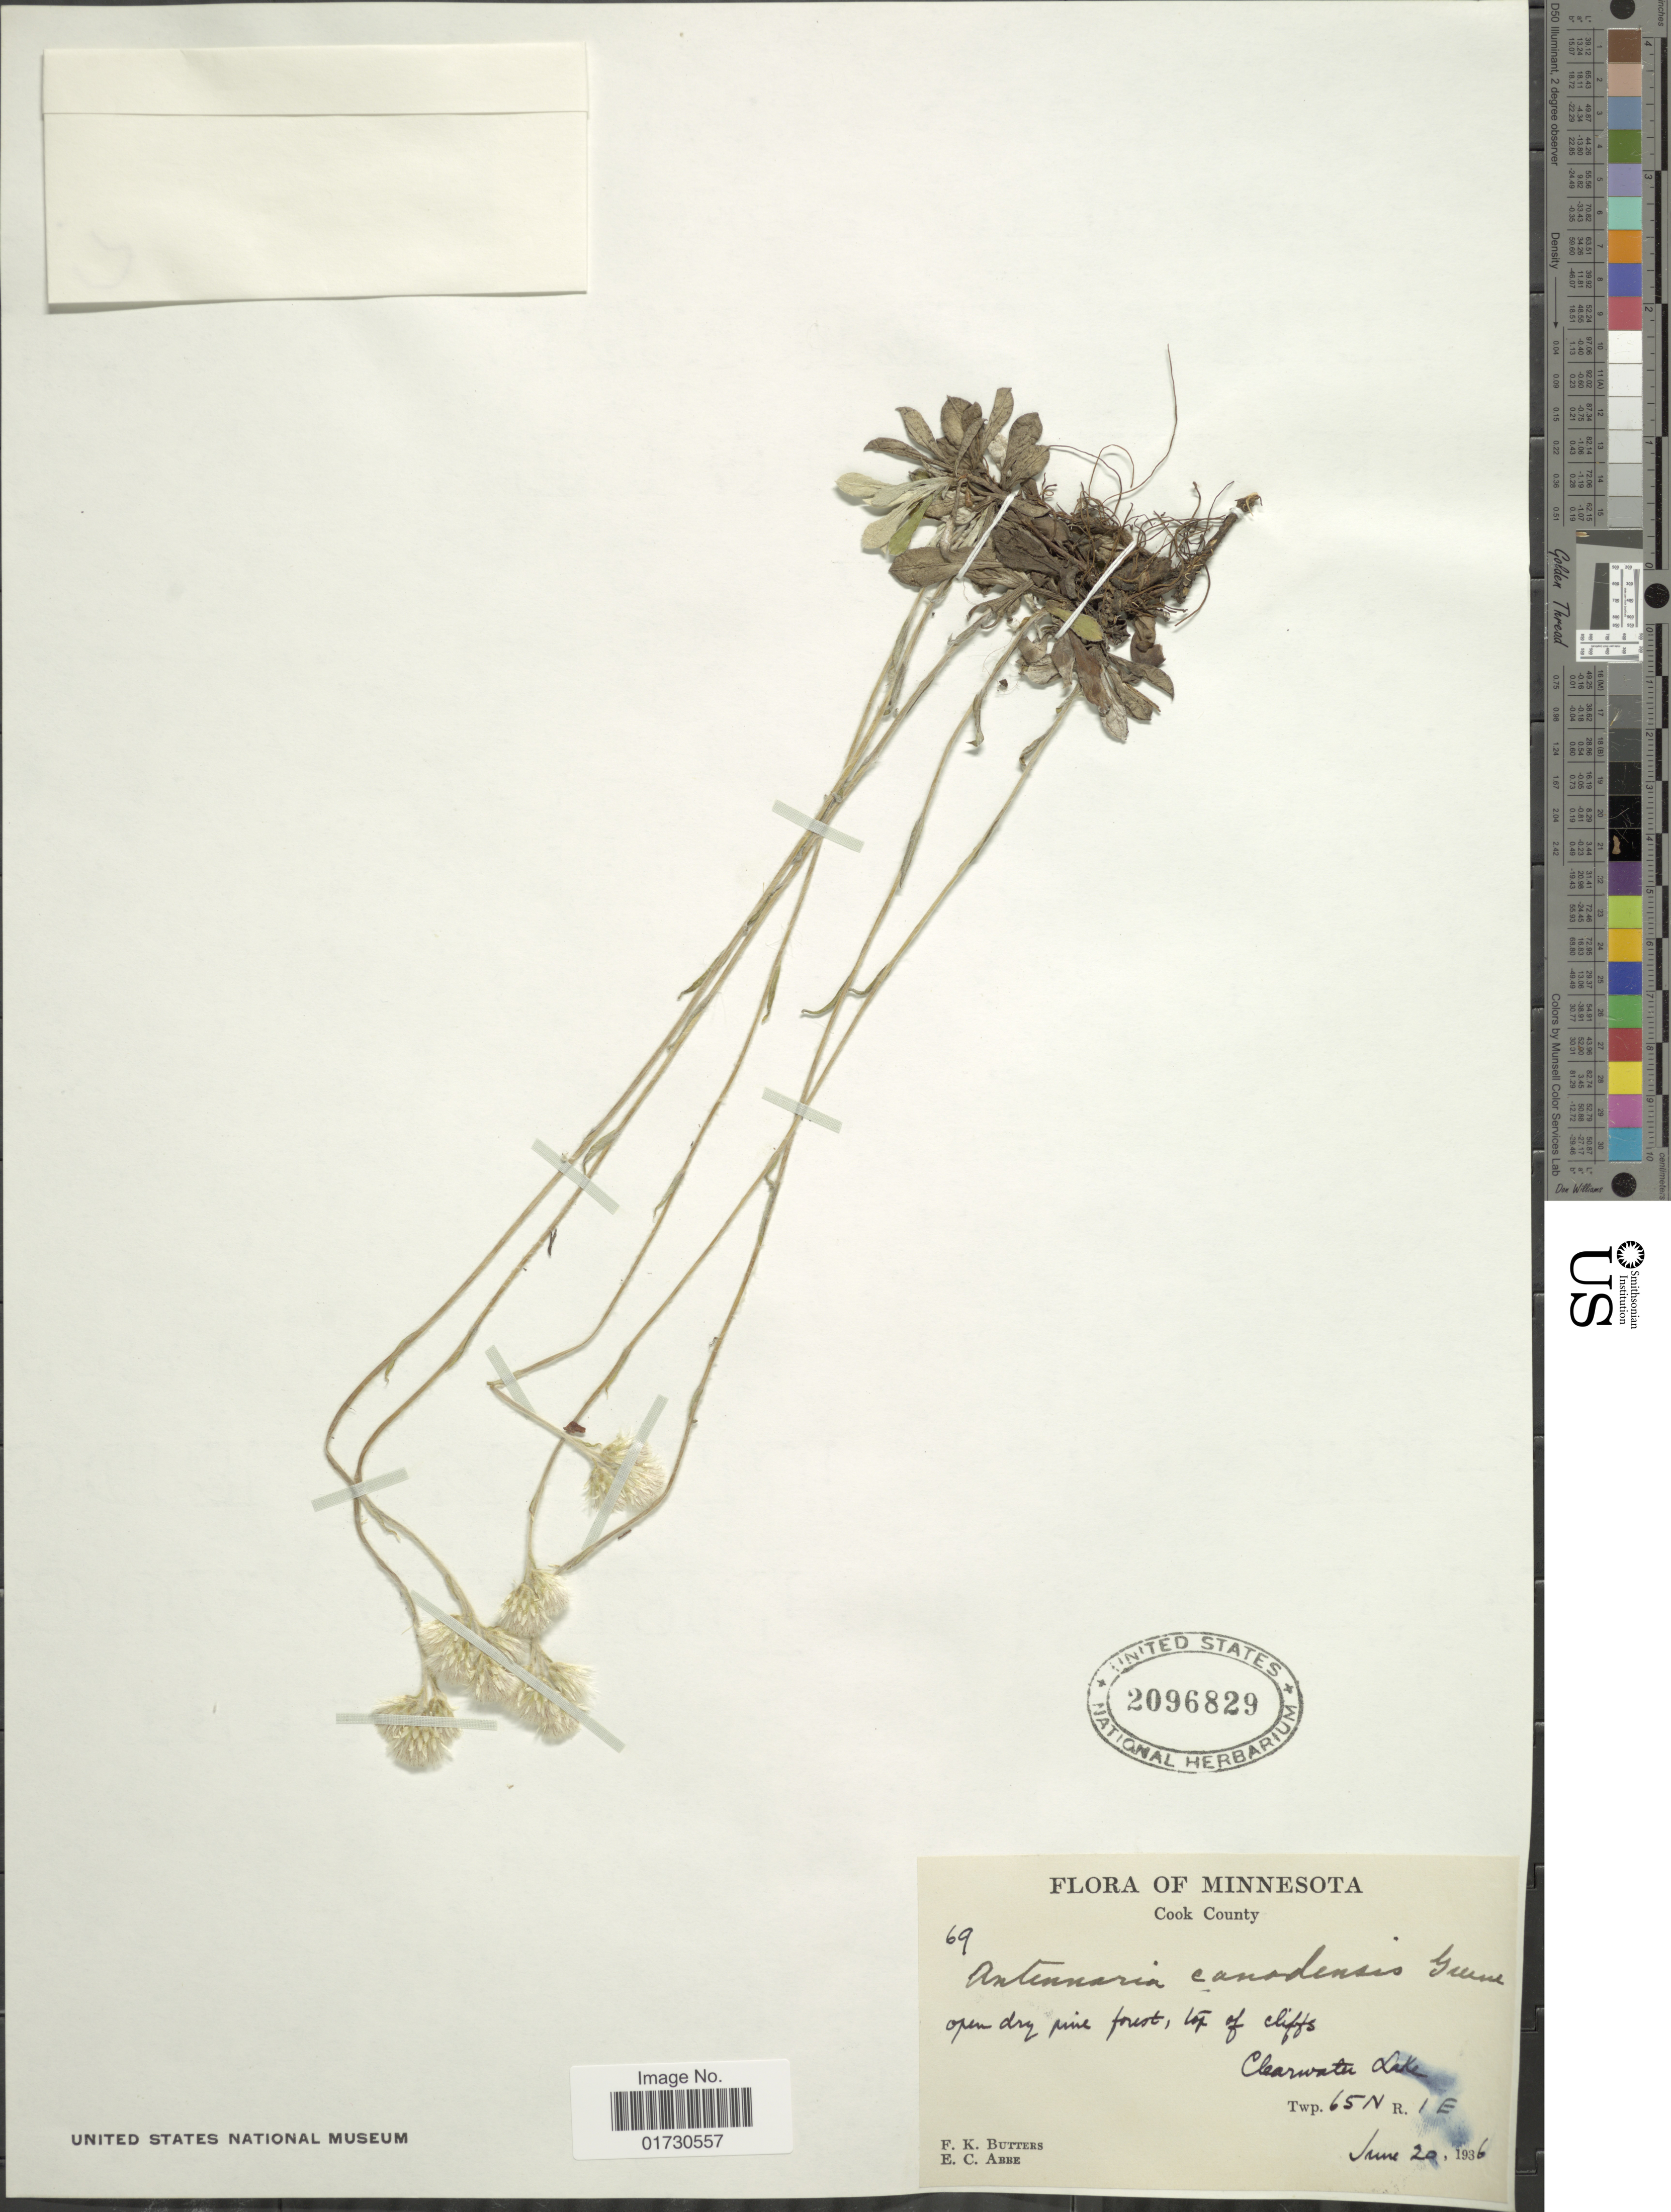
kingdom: Plantae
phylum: Tracheophyta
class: Magnoliopsida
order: Asterales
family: Asteraceae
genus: Antennaria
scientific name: Antennaria canadensis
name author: Greene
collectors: F. K. Butters & E. C. Abbe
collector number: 69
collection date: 1936-06-20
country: United States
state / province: Minnesota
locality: Cook County, Clearwater Lake, Twp. 65N R 1E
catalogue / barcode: US 2096829